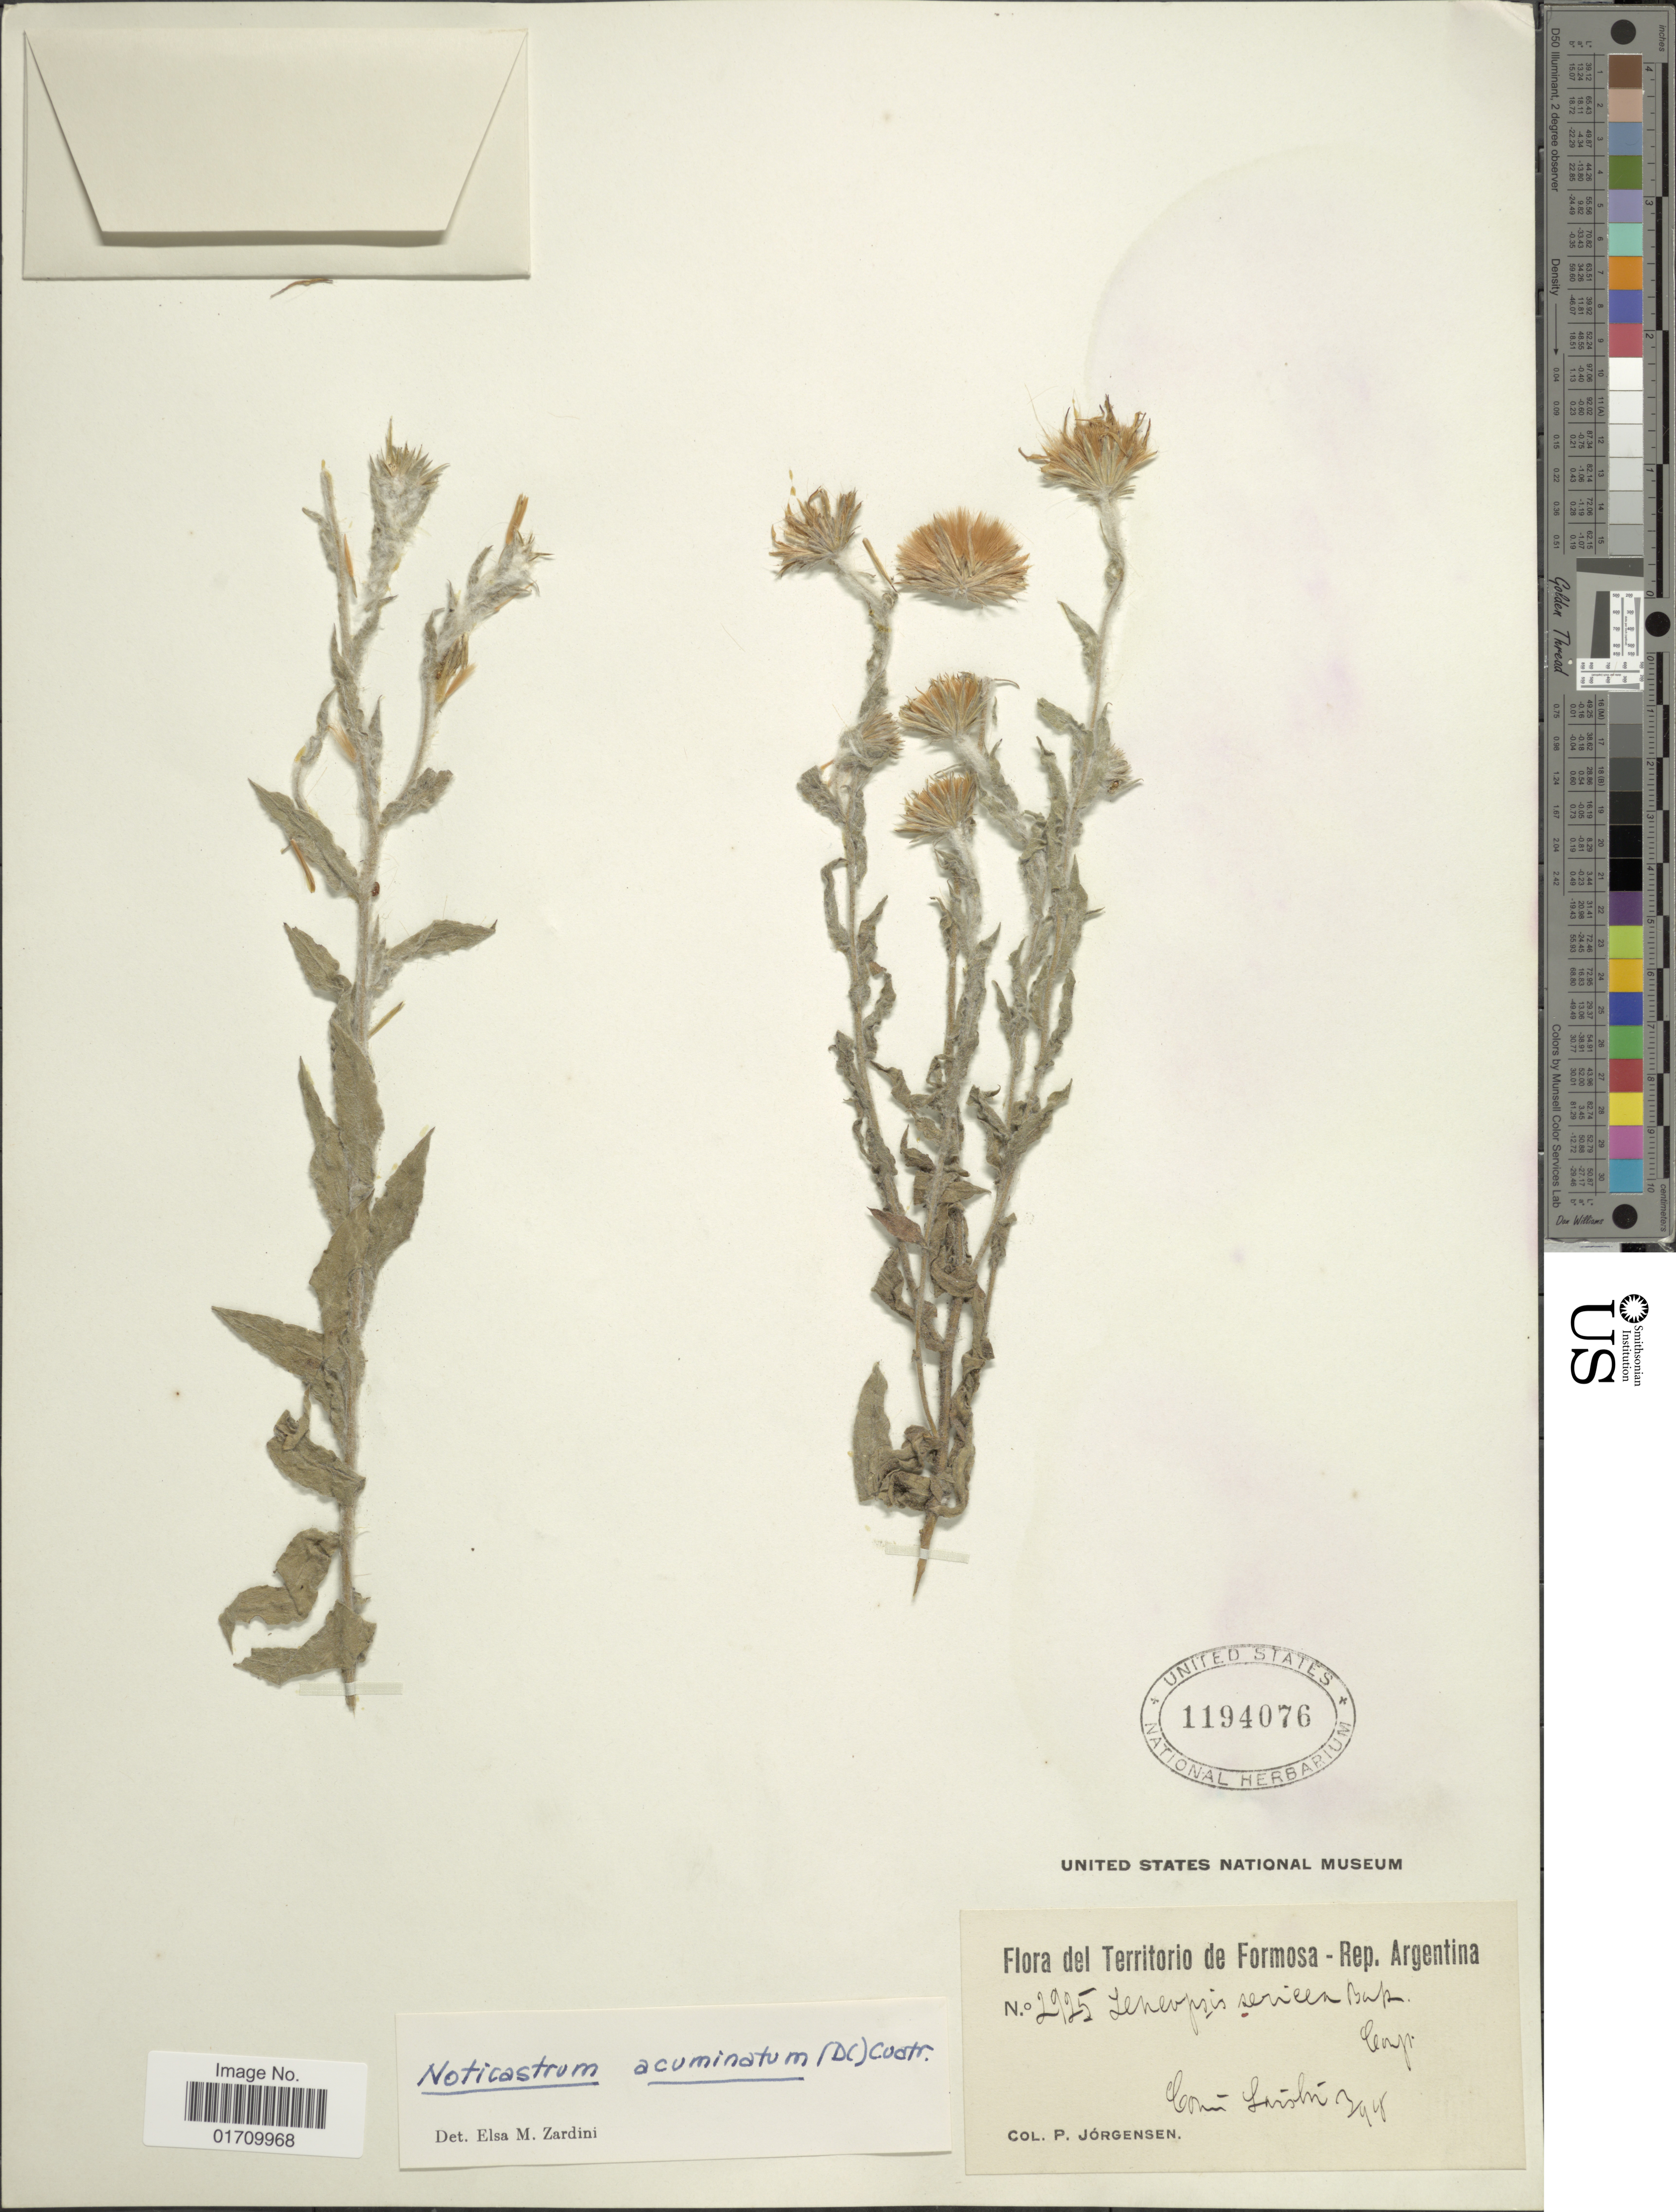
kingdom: Plantae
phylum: Tracheophyta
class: Magnoliopsida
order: Asterales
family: Asteraceae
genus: Noticastrum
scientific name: Noticastrum acuminatum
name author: (DC.) Cuatrec.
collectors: P. Jörgensen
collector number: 2925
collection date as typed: Transcribed d/m/y: /3/44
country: Argentina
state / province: Formosa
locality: Rep. Argentina, Com-Lahrichi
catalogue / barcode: US 1194076